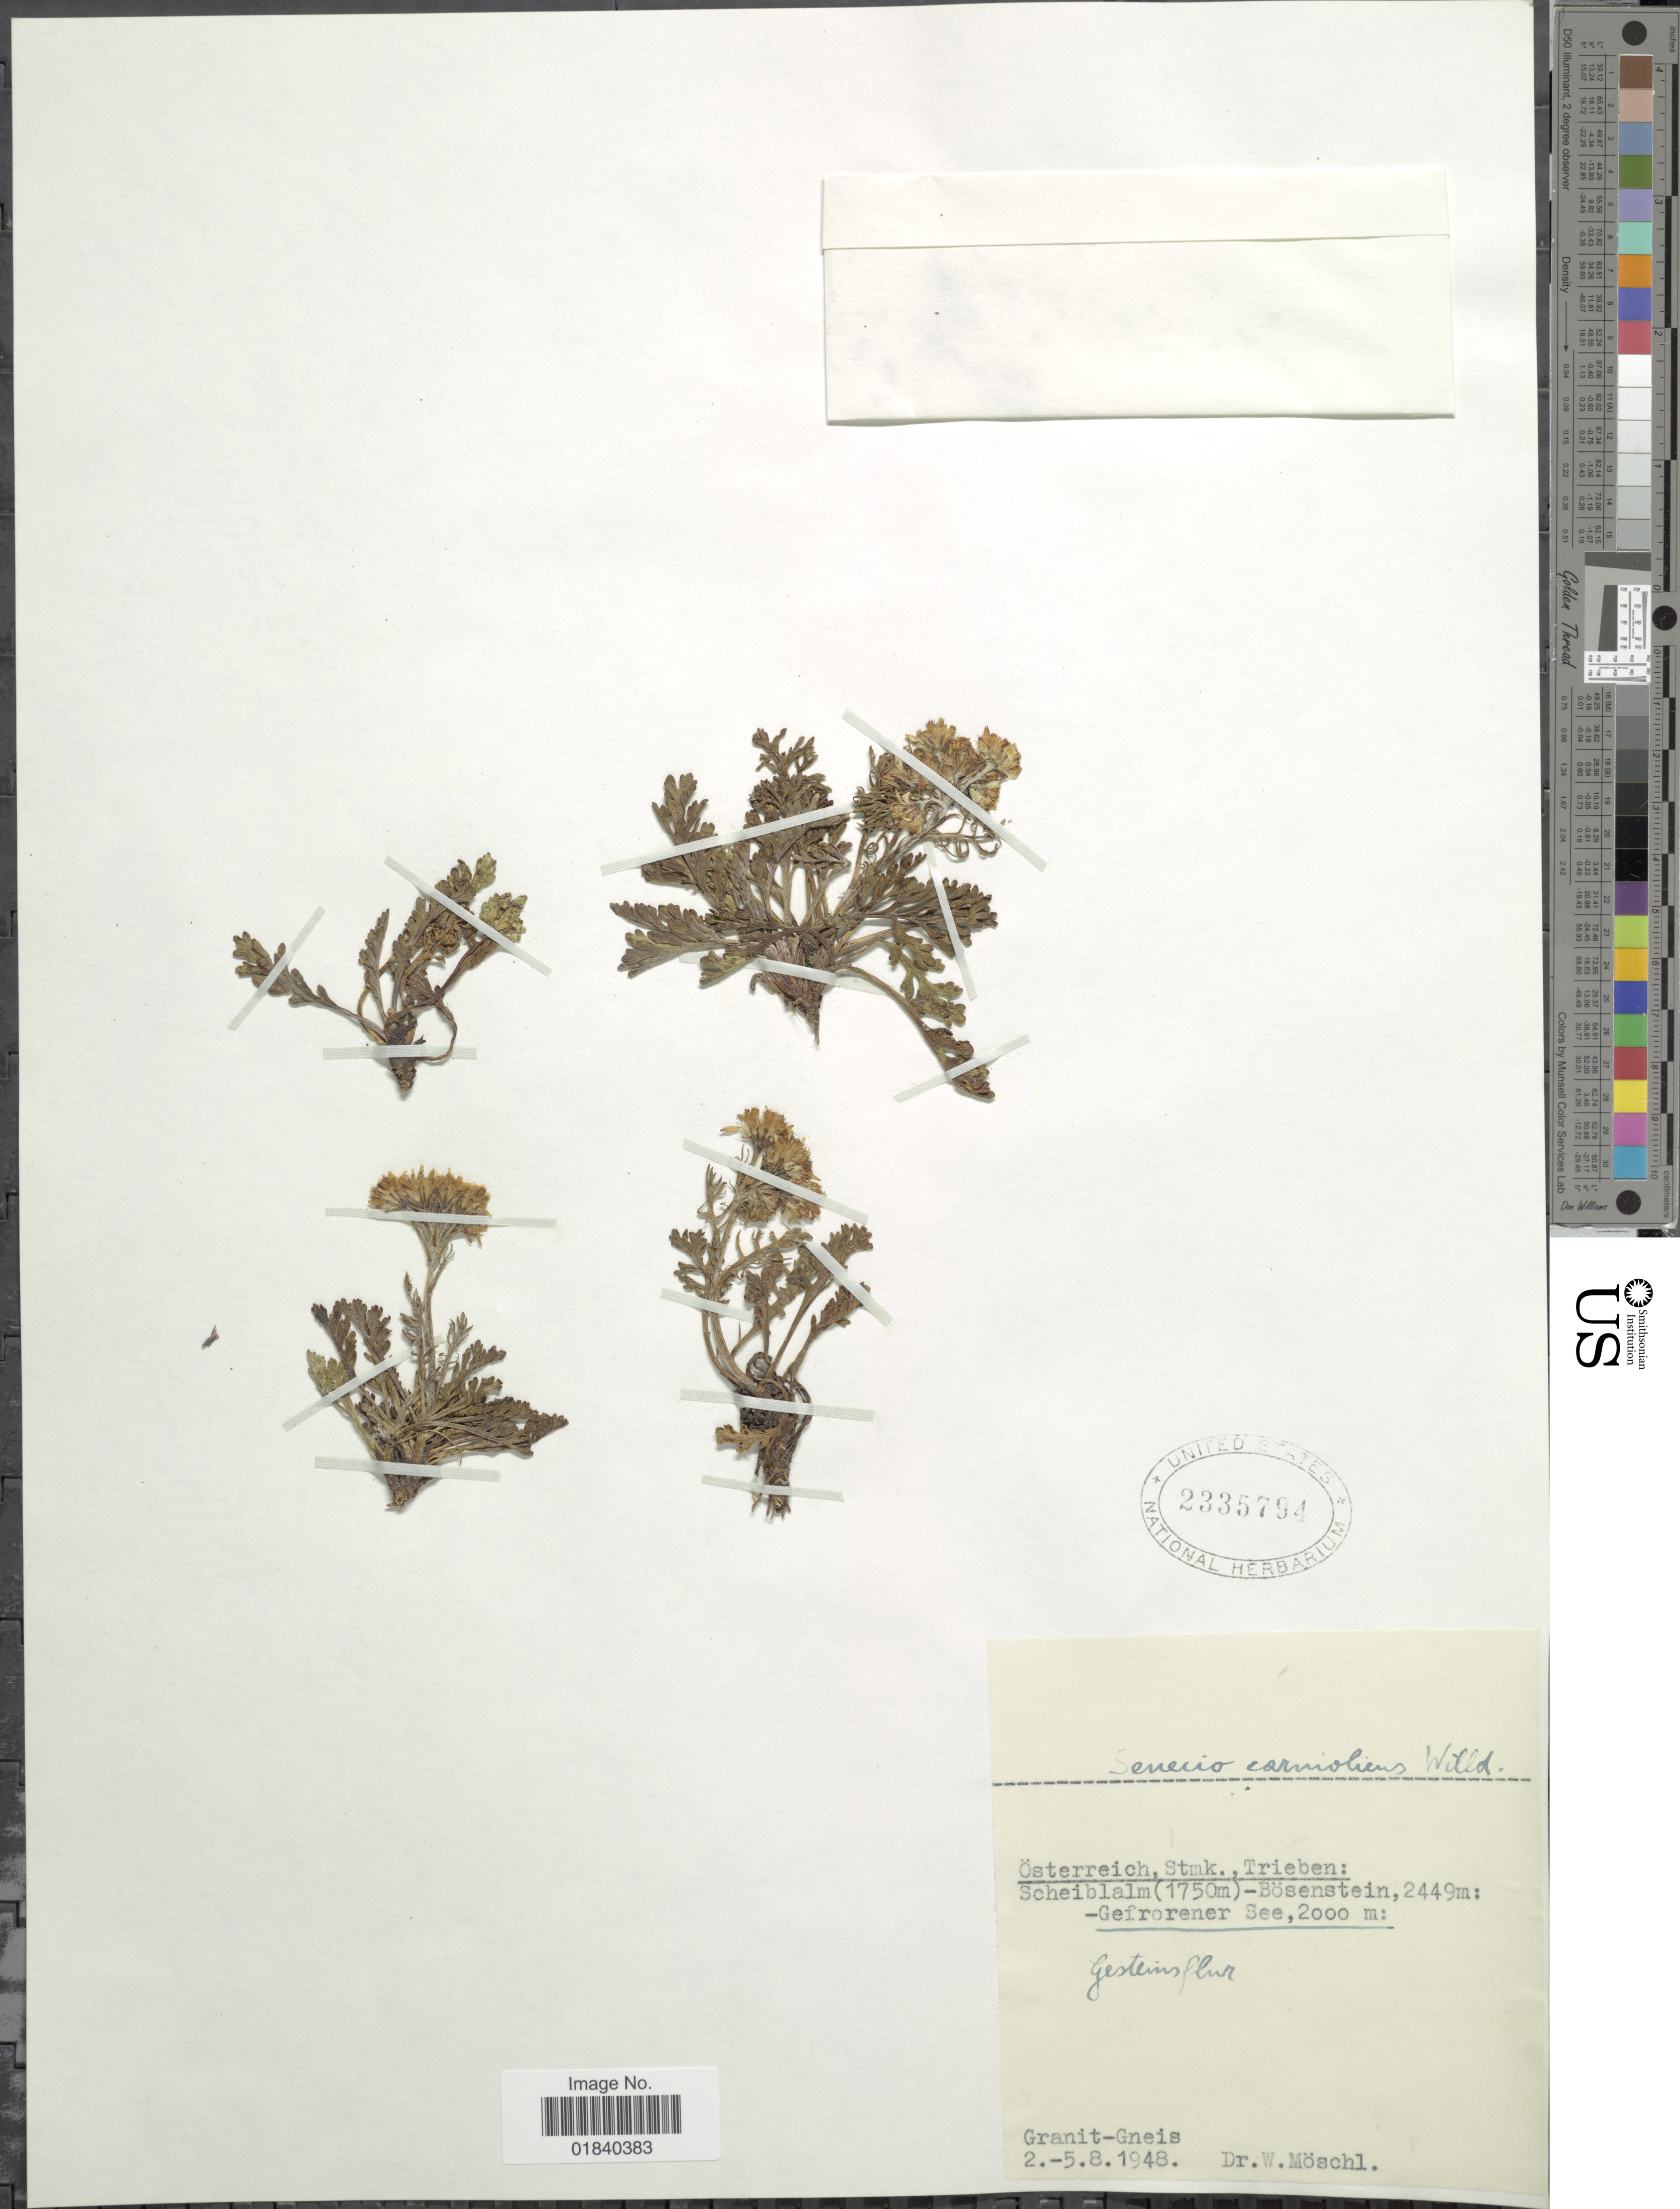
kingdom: Plantae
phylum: Tracheophyta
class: Magnoliopsida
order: Asterales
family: Asteraceae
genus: Jacobaea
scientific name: Jacobaea incana subsp. carniolica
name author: (Willd.) B. Nord. & Greuter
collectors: W. Moschl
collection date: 1948-08-02/1948-08-05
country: Austria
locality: Osterreich, Stmk., Trieben: Scheiblalm - Bosenstein.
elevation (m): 2000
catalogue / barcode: US 2335794